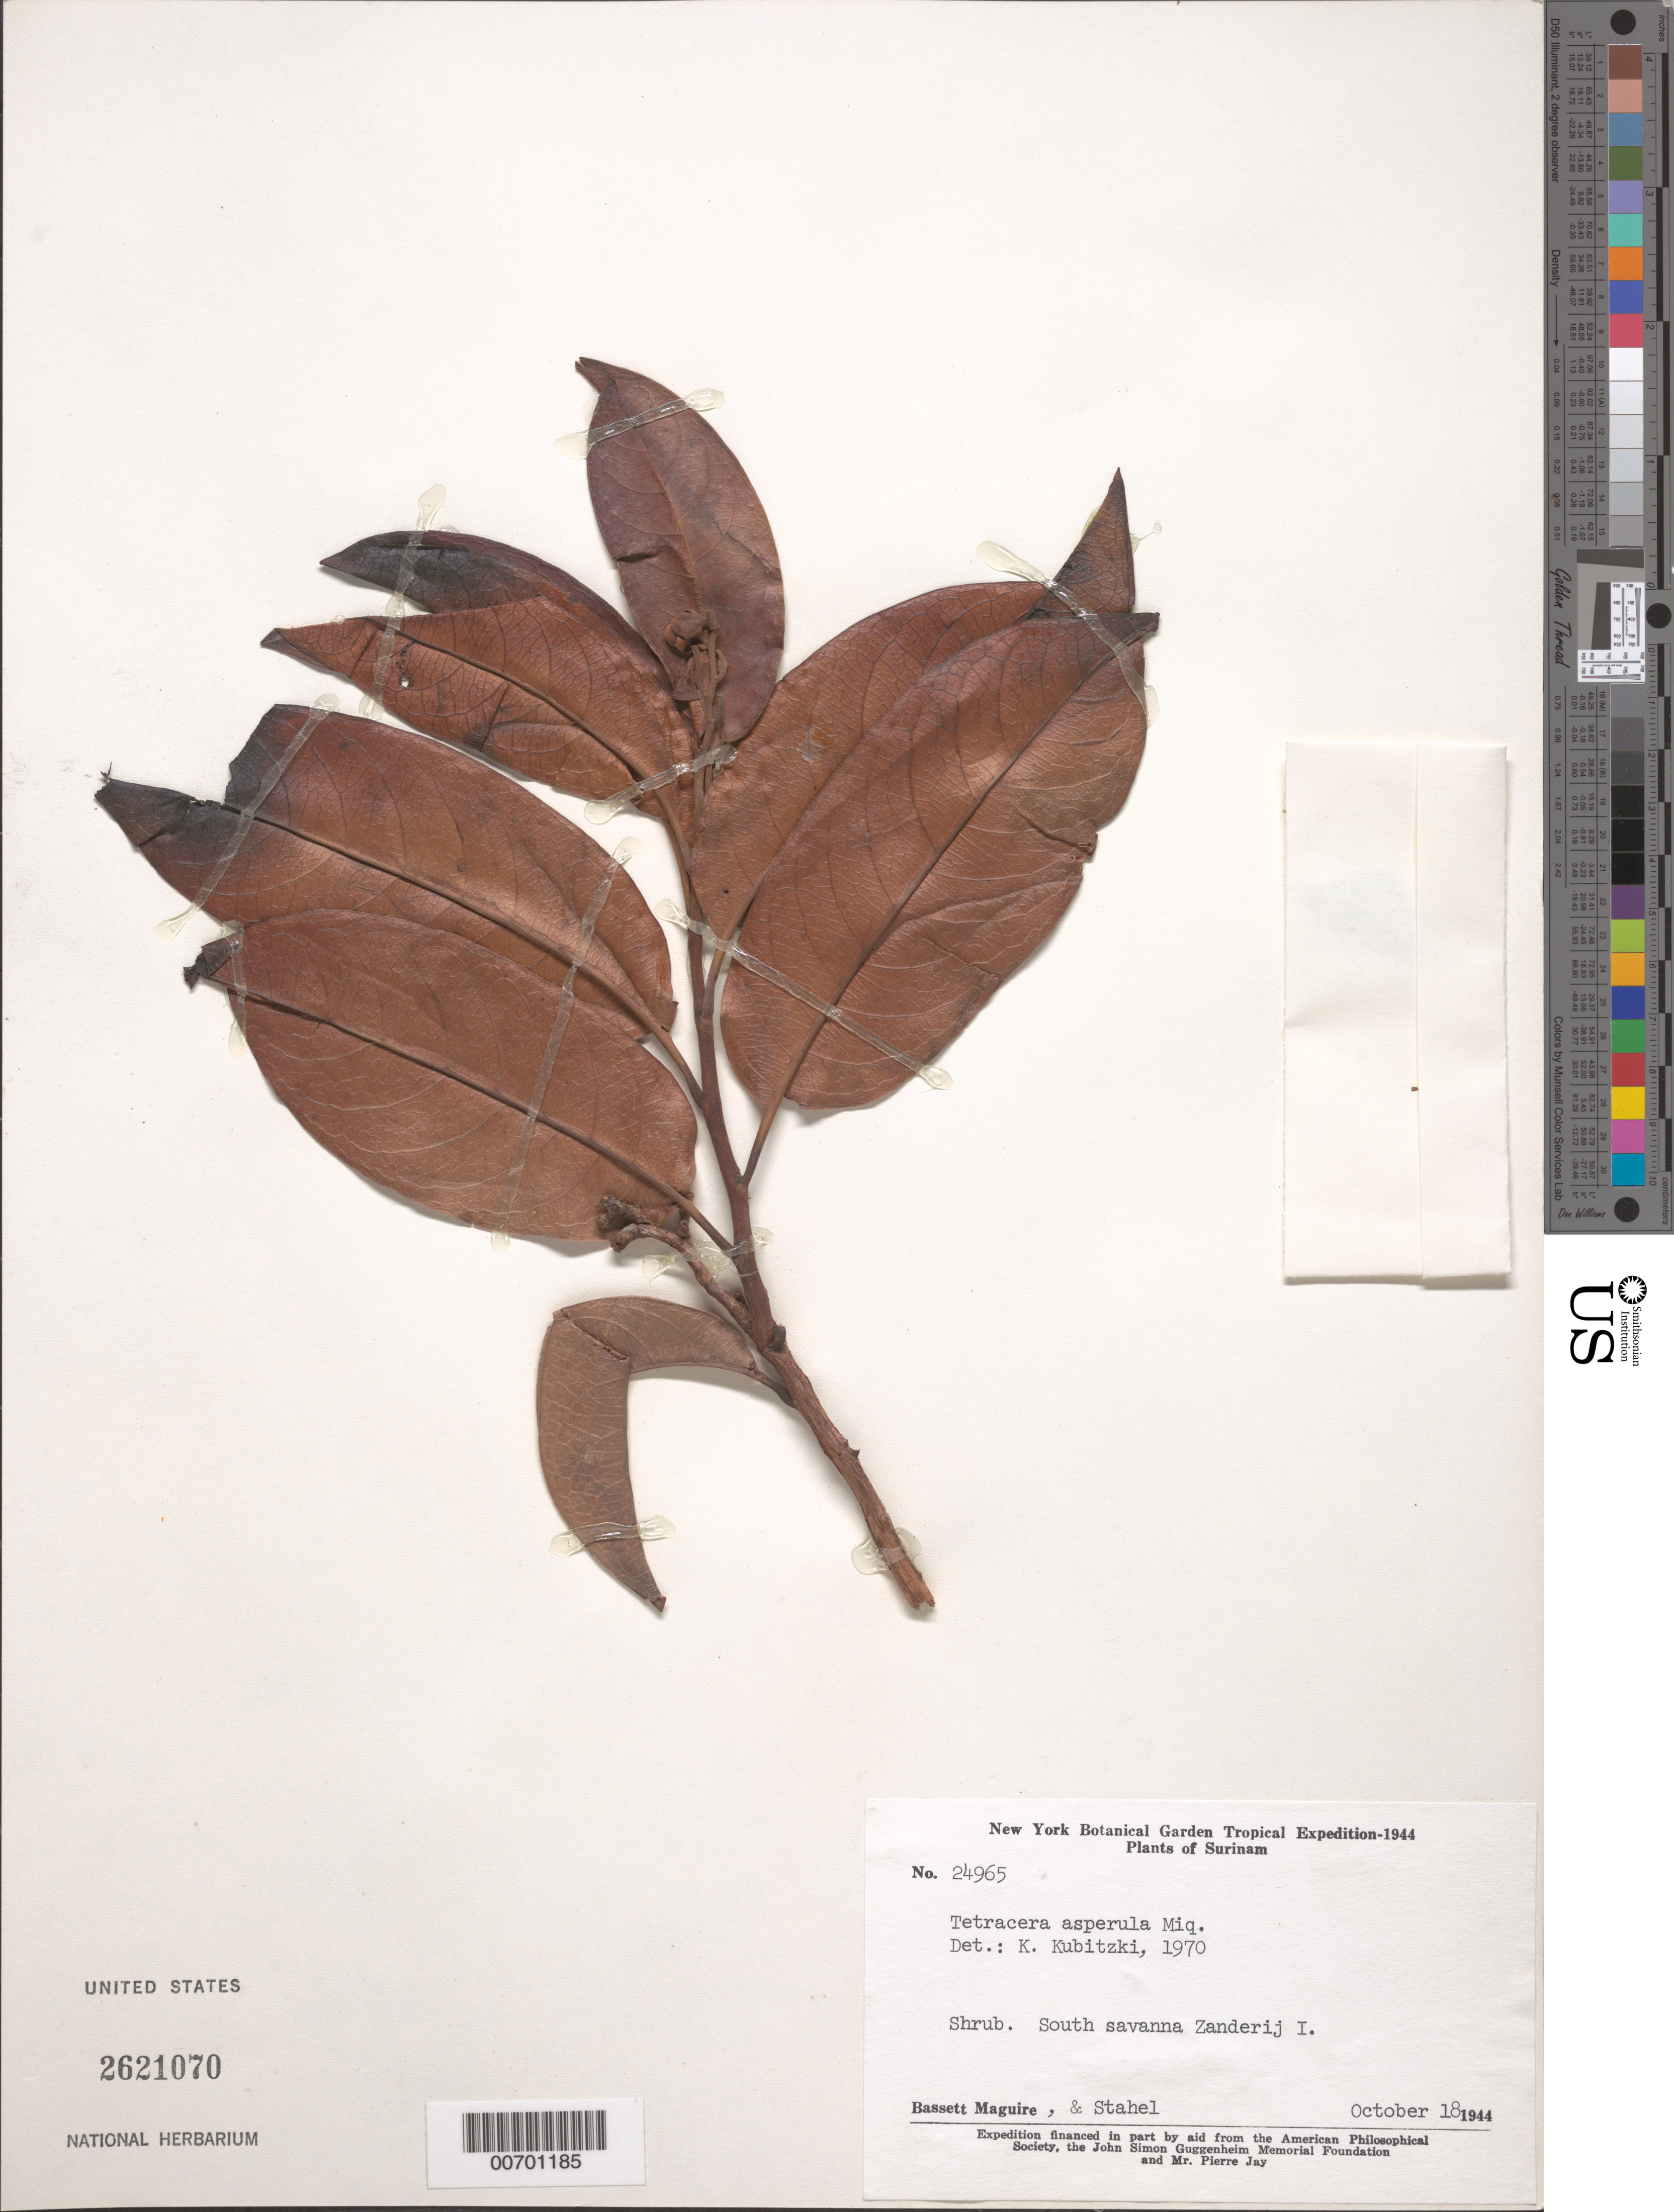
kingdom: Plantae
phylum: Tracheophyta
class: Magnoliopsida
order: Dilleniales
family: Dilleniaceae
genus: Tetracera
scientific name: Tetracera asperula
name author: Miq.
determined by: Kubitzki, Klaus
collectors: B. Maguire & G. Stahel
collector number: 24965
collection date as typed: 18-Oct-44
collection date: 1944-10-18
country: Suriname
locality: Zanderij I., Mata vic., Arawak village of Mata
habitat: South Savannas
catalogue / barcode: US 2621070